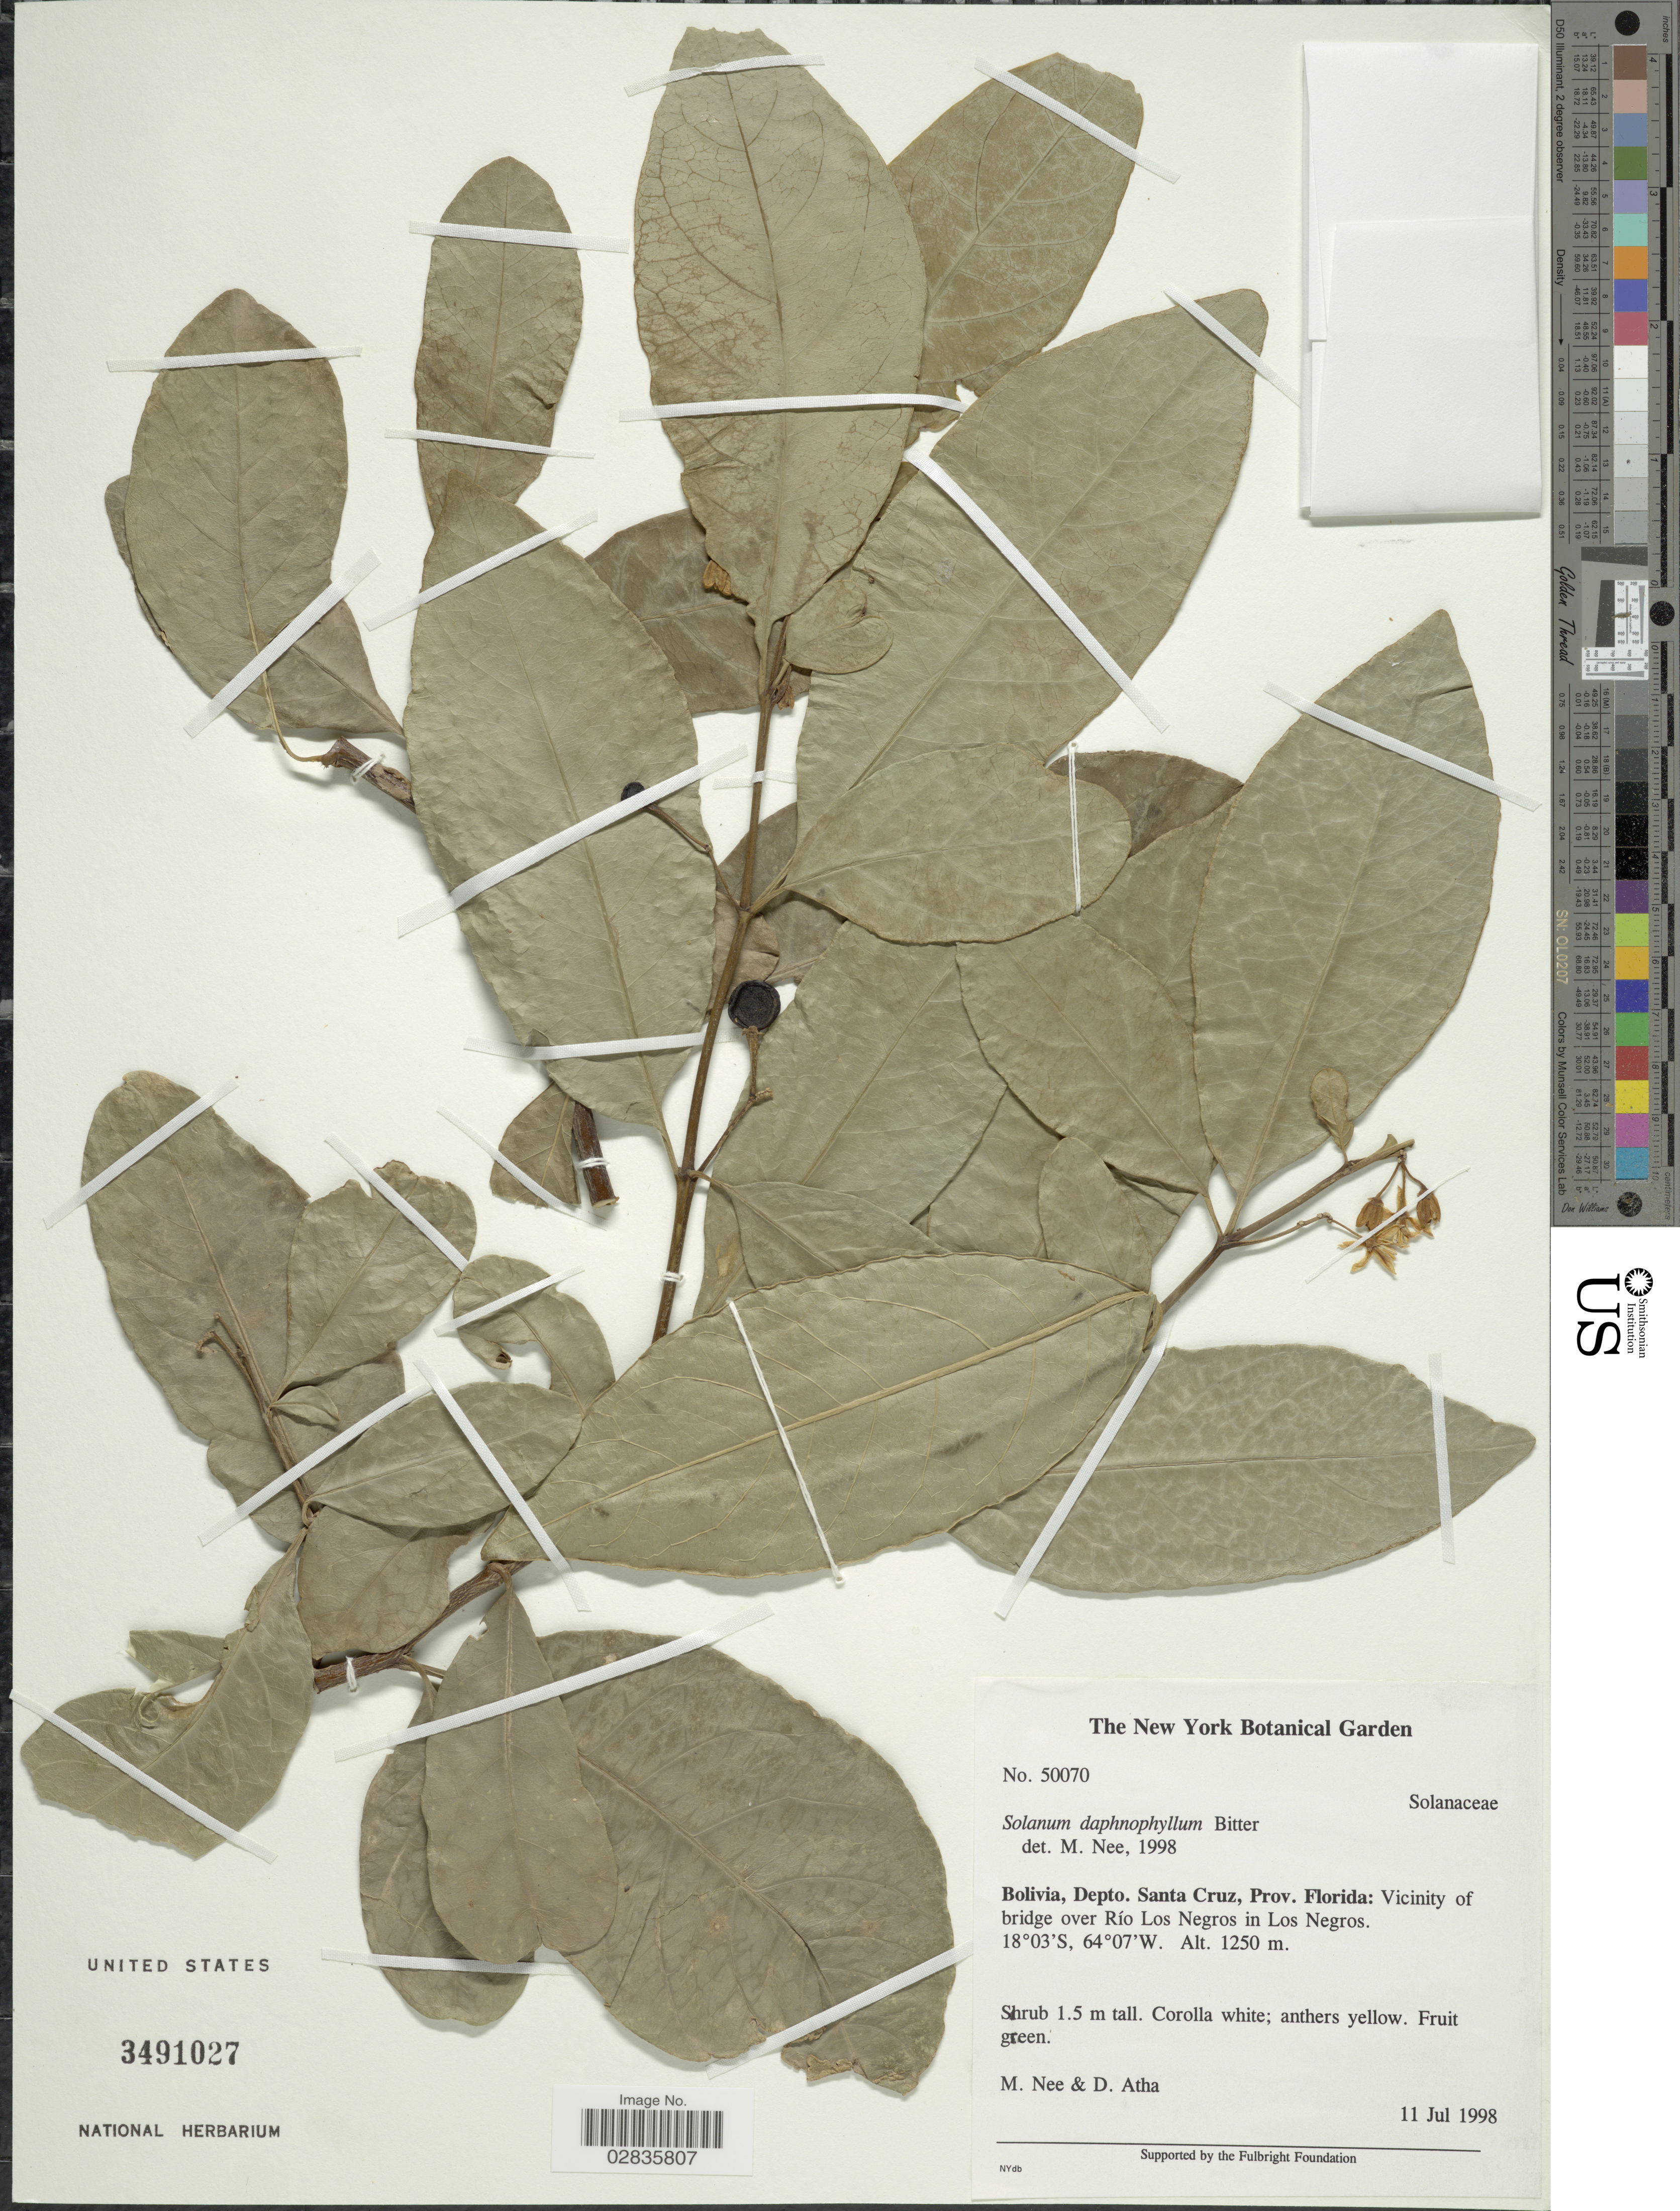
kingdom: Plantae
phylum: Tracheophyta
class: Magnoliopsida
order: Solanales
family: Solanaceae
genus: Solanum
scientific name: Solanum daphnophyllum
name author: Bitter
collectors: M. Nee & D. Atha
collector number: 50070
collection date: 1998-07-11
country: Bolivia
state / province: Santa Cruz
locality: Depto. Santa Cruz, Prov. Florida: Vicinity of bridge over Río Los Negros in Los Negros.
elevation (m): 1250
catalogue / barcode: US 3491027